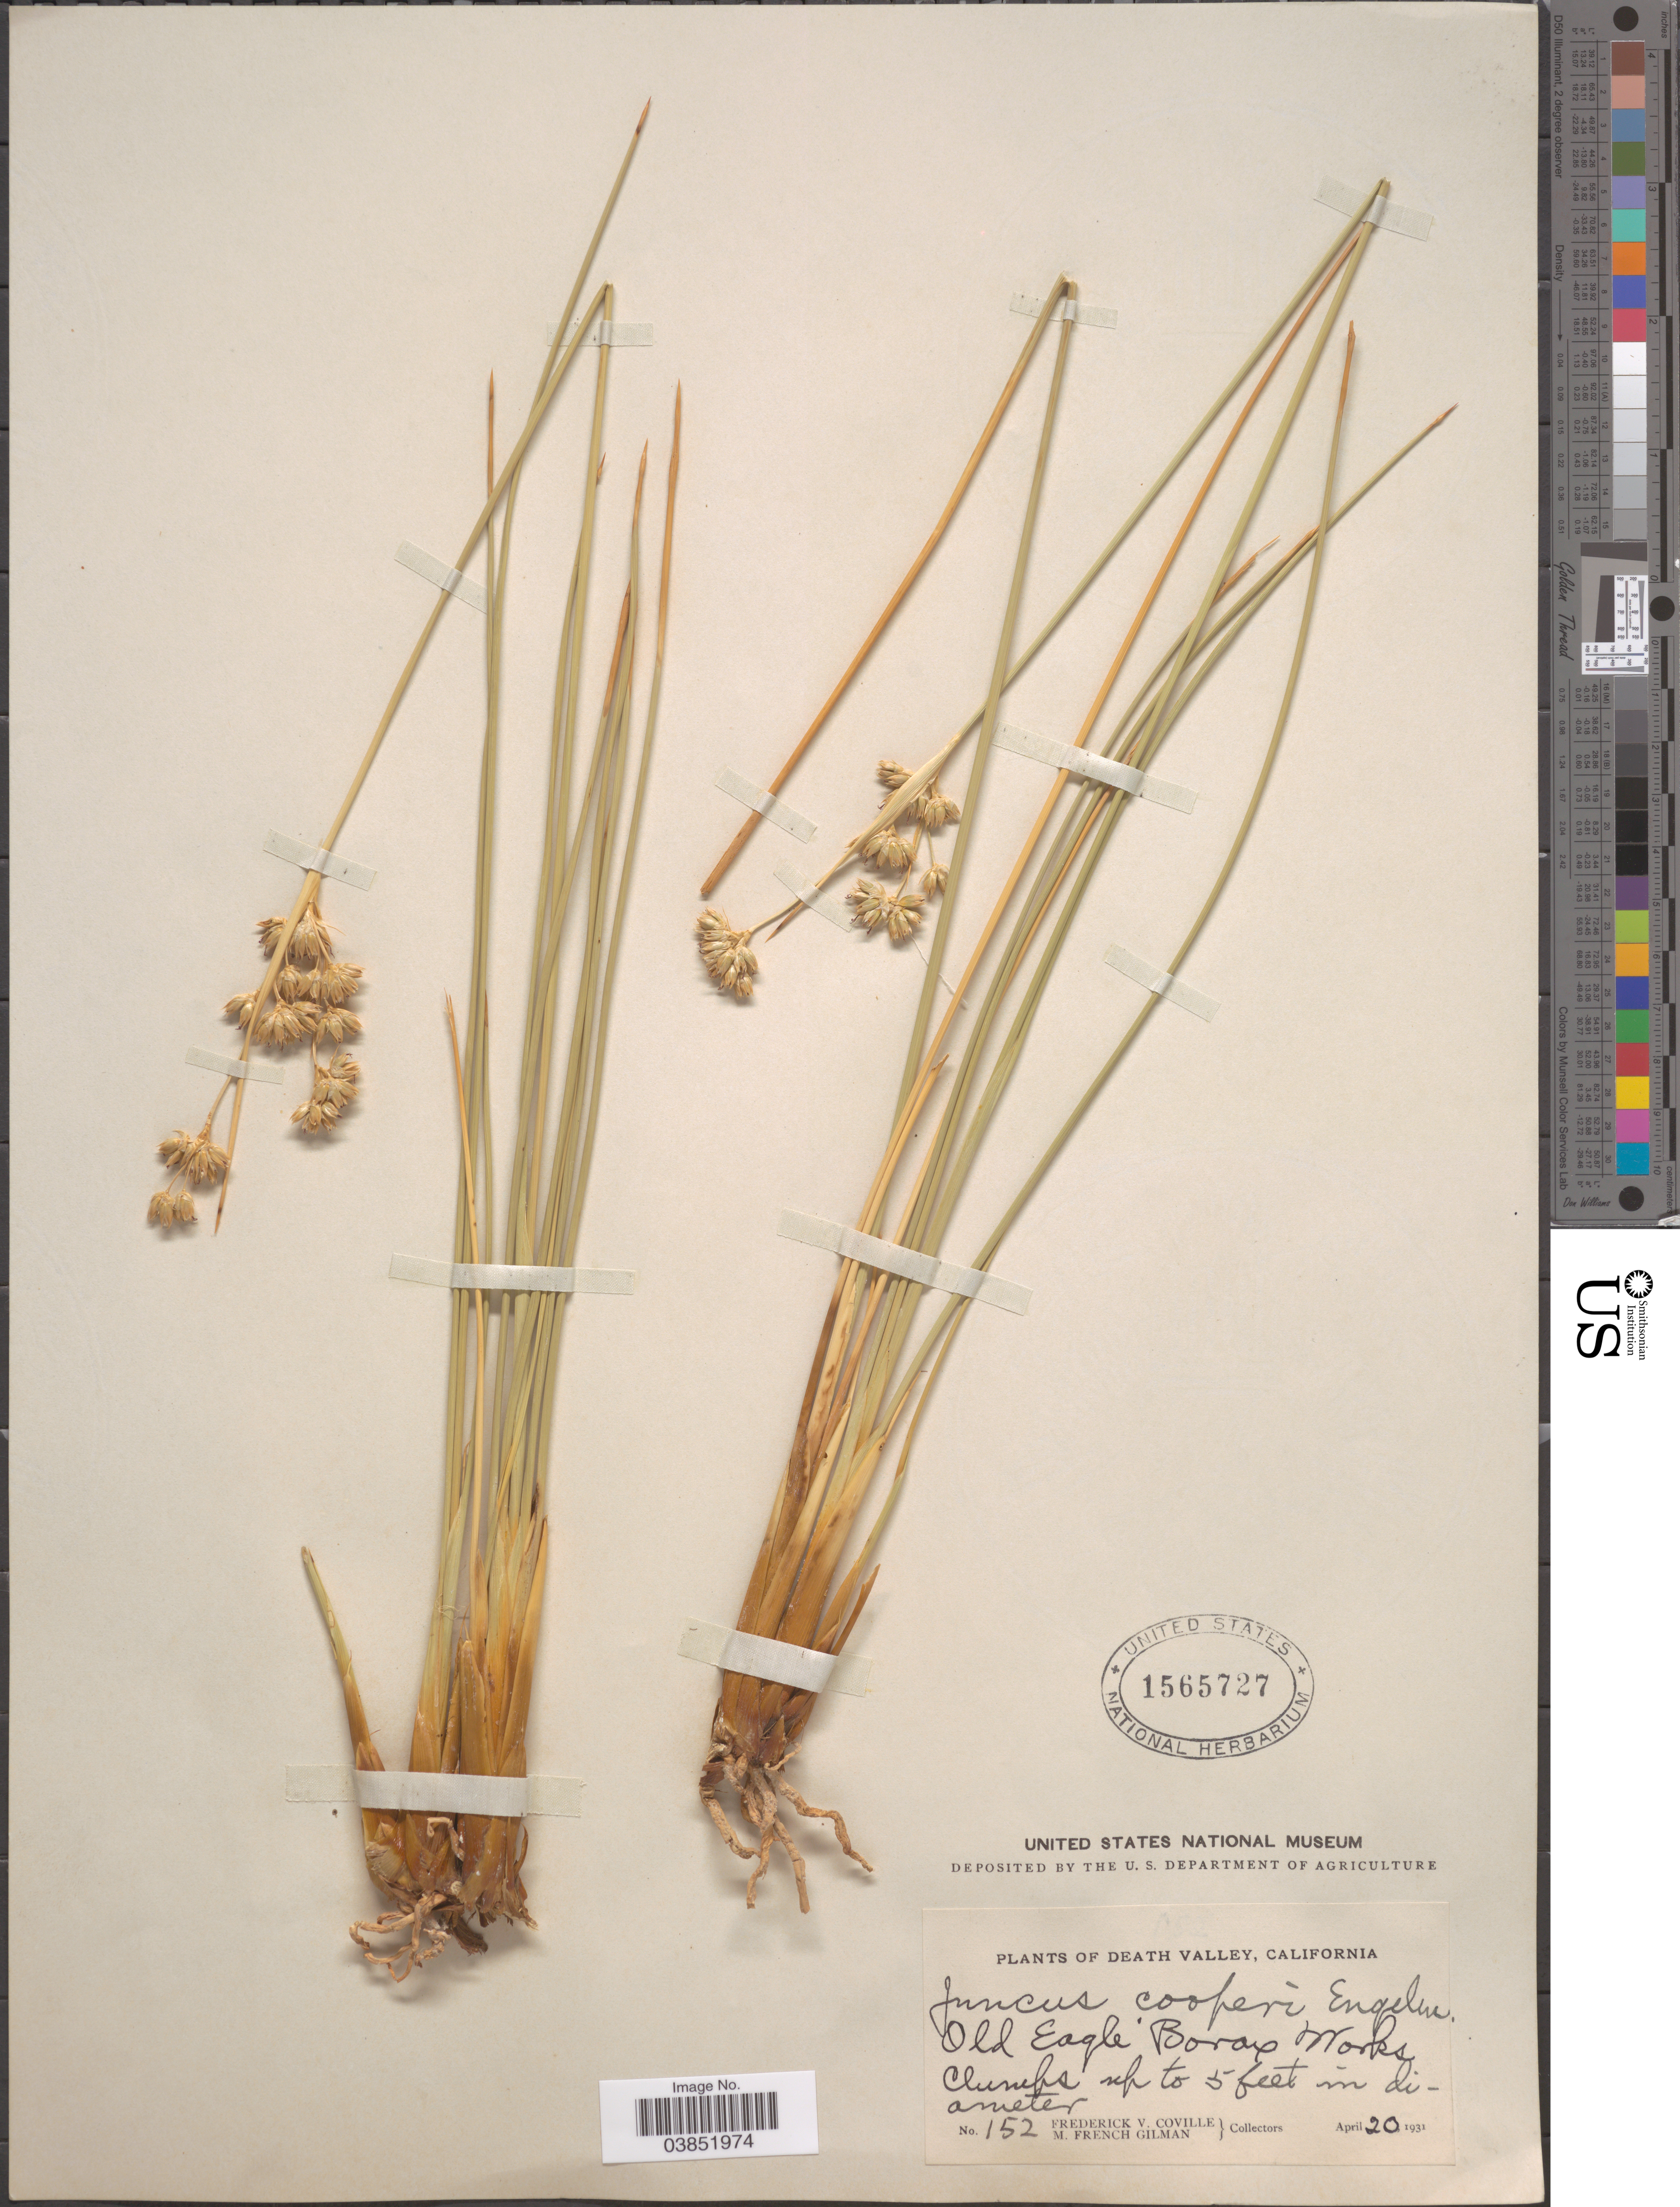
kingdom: Plantae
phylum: Tracheophyta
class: Liliopsida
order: Poales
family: Juncaceae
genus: Juncus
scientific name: Juncus cooperi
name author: Engelm.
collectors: F. V. Coville & M. F. Gilman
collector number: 152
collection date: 1931-04-20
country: United States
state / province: California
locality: Death Valley. Old Eagle Borax Works Clumps.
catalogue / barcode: US 1565727